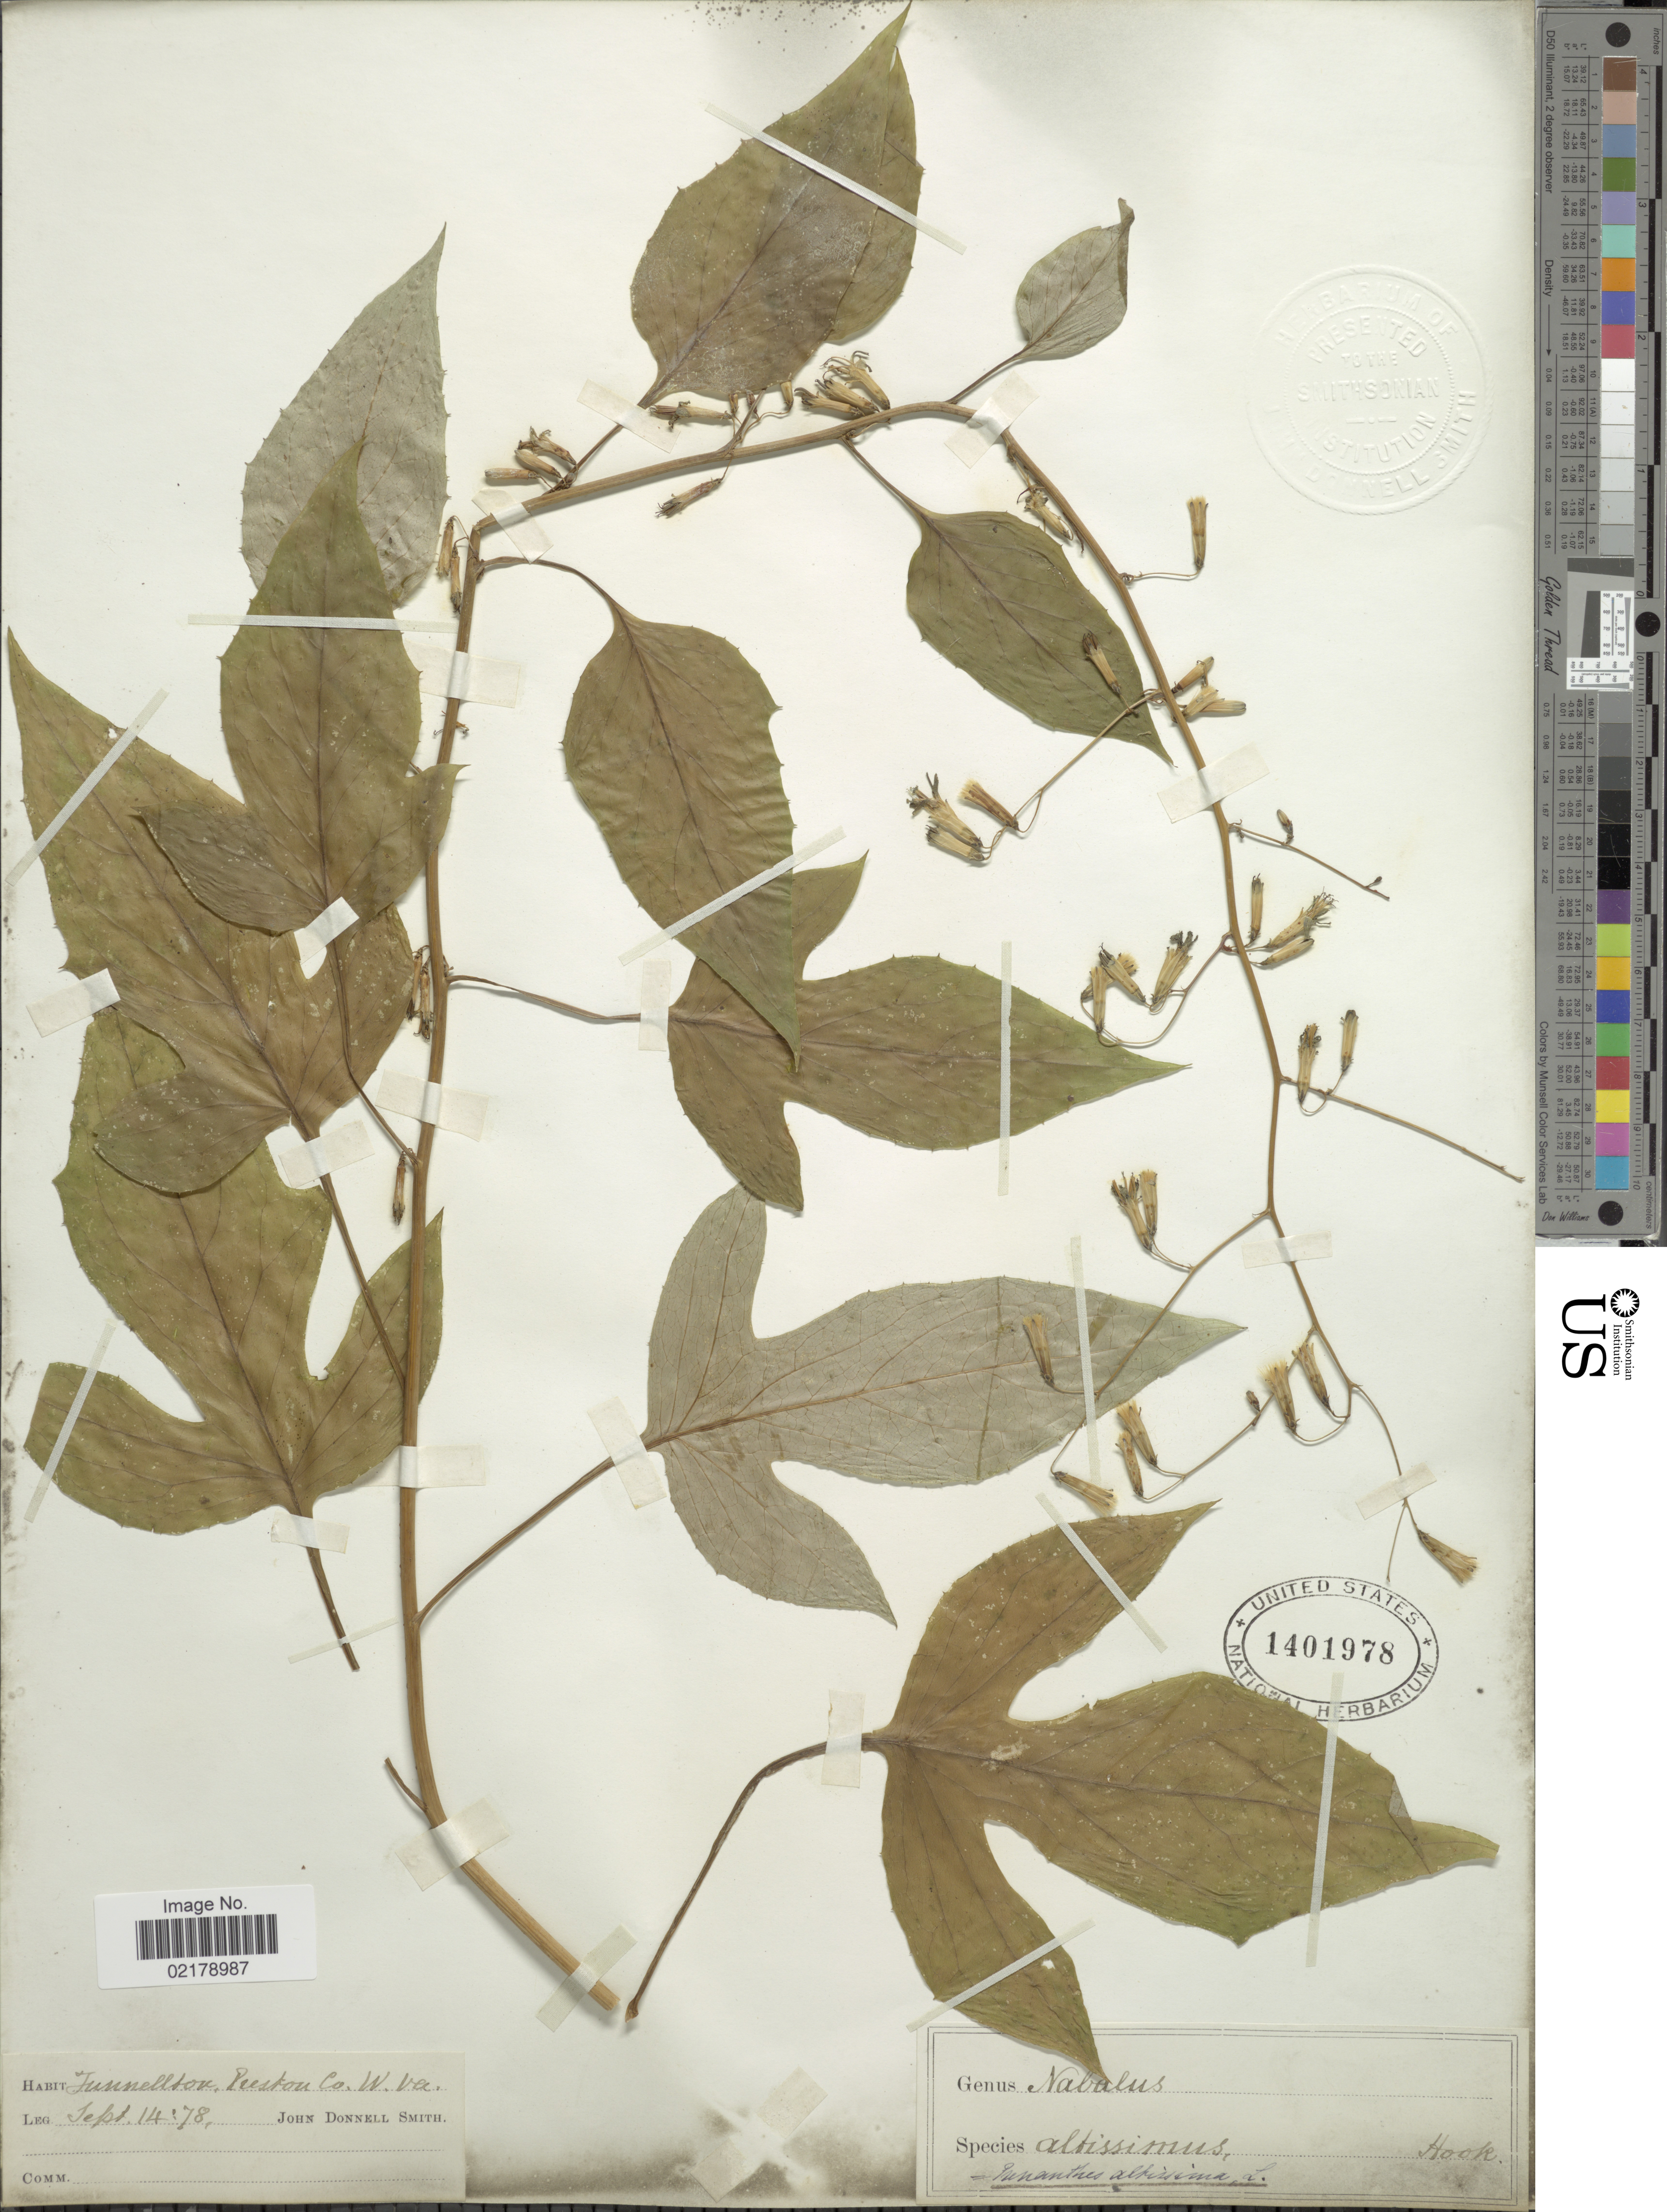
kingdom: Plantae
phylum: Tracheophyta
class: Magnoliopsida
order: Asterales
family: Asteraceae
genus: Nabalus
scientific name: Nabalus altissimus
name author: (L.) Hook.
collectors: J. Donnell Smith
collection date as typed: Transcribed d/m/y: 14/9/78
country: United States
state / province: West Virginia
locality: Tunnelton, Custon Co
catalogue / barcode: US 1401978